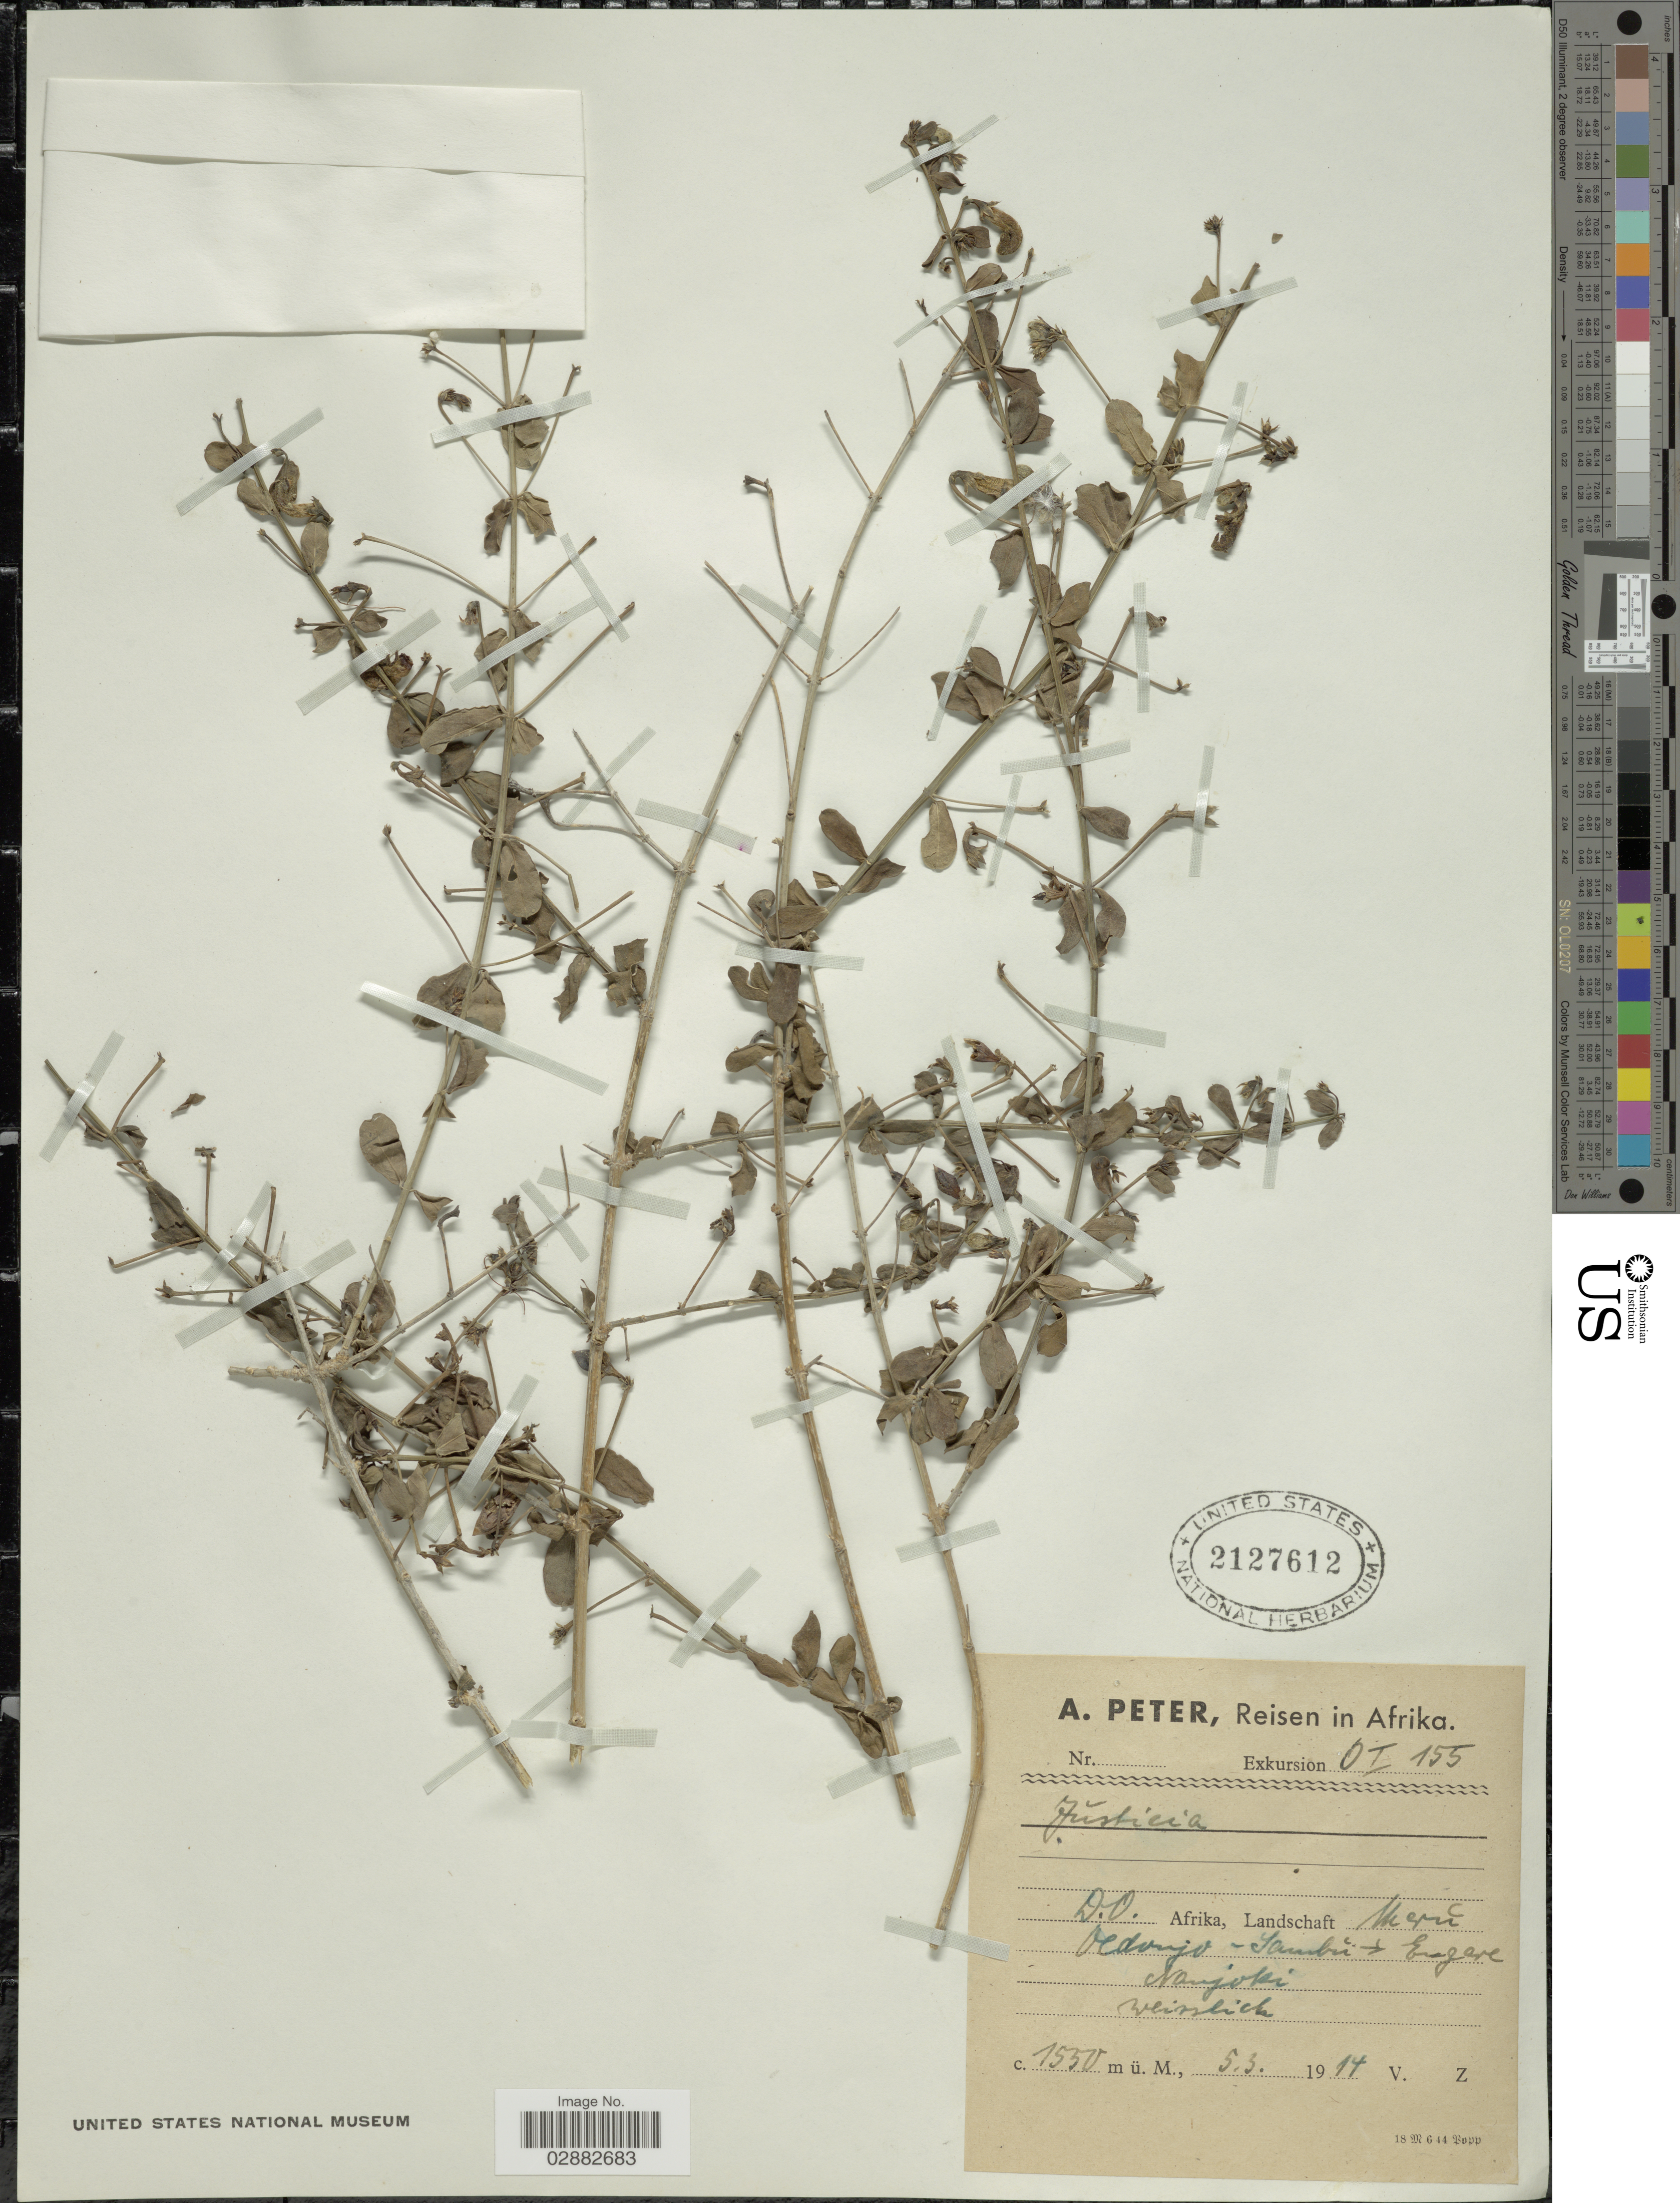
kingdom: Plantae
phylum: Tracheophyta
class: Magnoliopsida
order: Lamiales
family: Acanthaceae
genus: Justicia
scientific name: Justicia sp.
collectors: A. Peter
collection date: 1914-03-05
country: Tanzania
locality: Afrika, D.O. Afrika, Landschaft Meru Oldonyo - Sambu - Engare Nanyuki.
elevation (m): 1530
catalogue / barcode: US 2127612